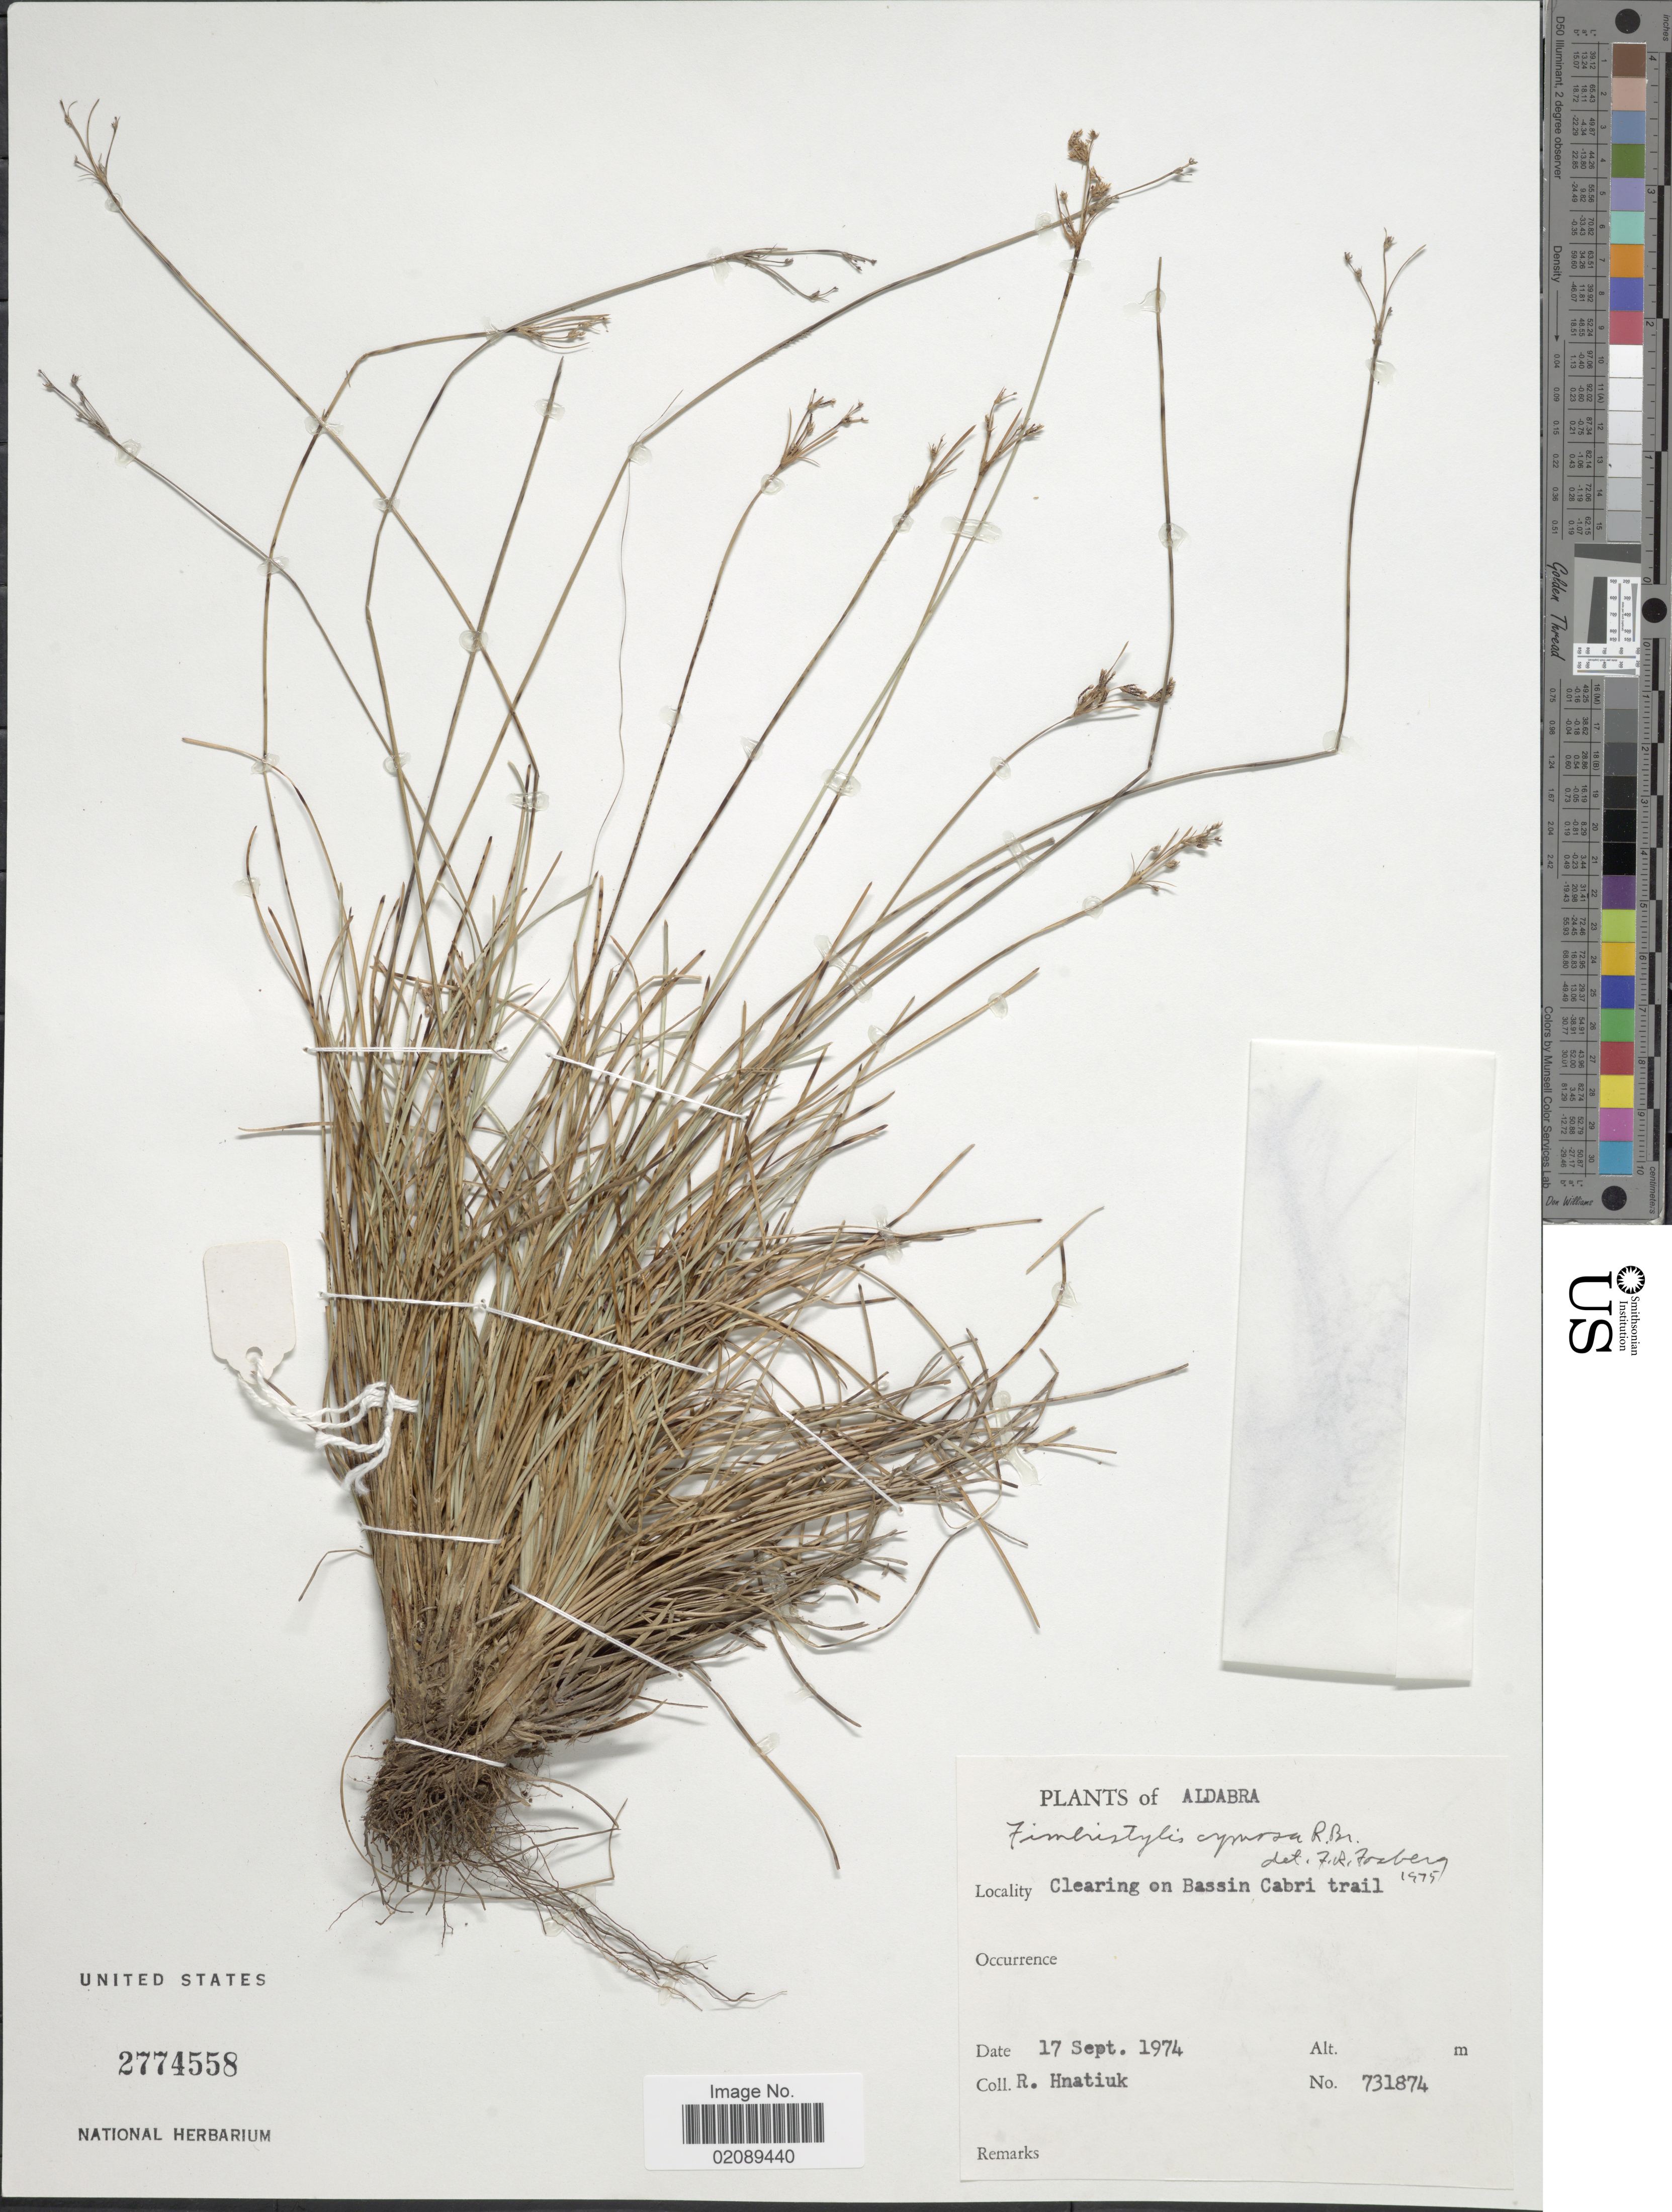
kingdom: Plantae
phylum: Tracheophyta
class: Liliopsida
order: Poales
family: Cyperaceae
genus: Fimbristylis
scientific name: Fimbristylis cymosa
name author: R. Br.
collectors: R. Hnatiuk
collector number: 731874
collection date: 1974-09-17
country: Seychelles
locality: Aldabra, clearing on Bassin Cabri trail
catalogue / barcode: US 2774558